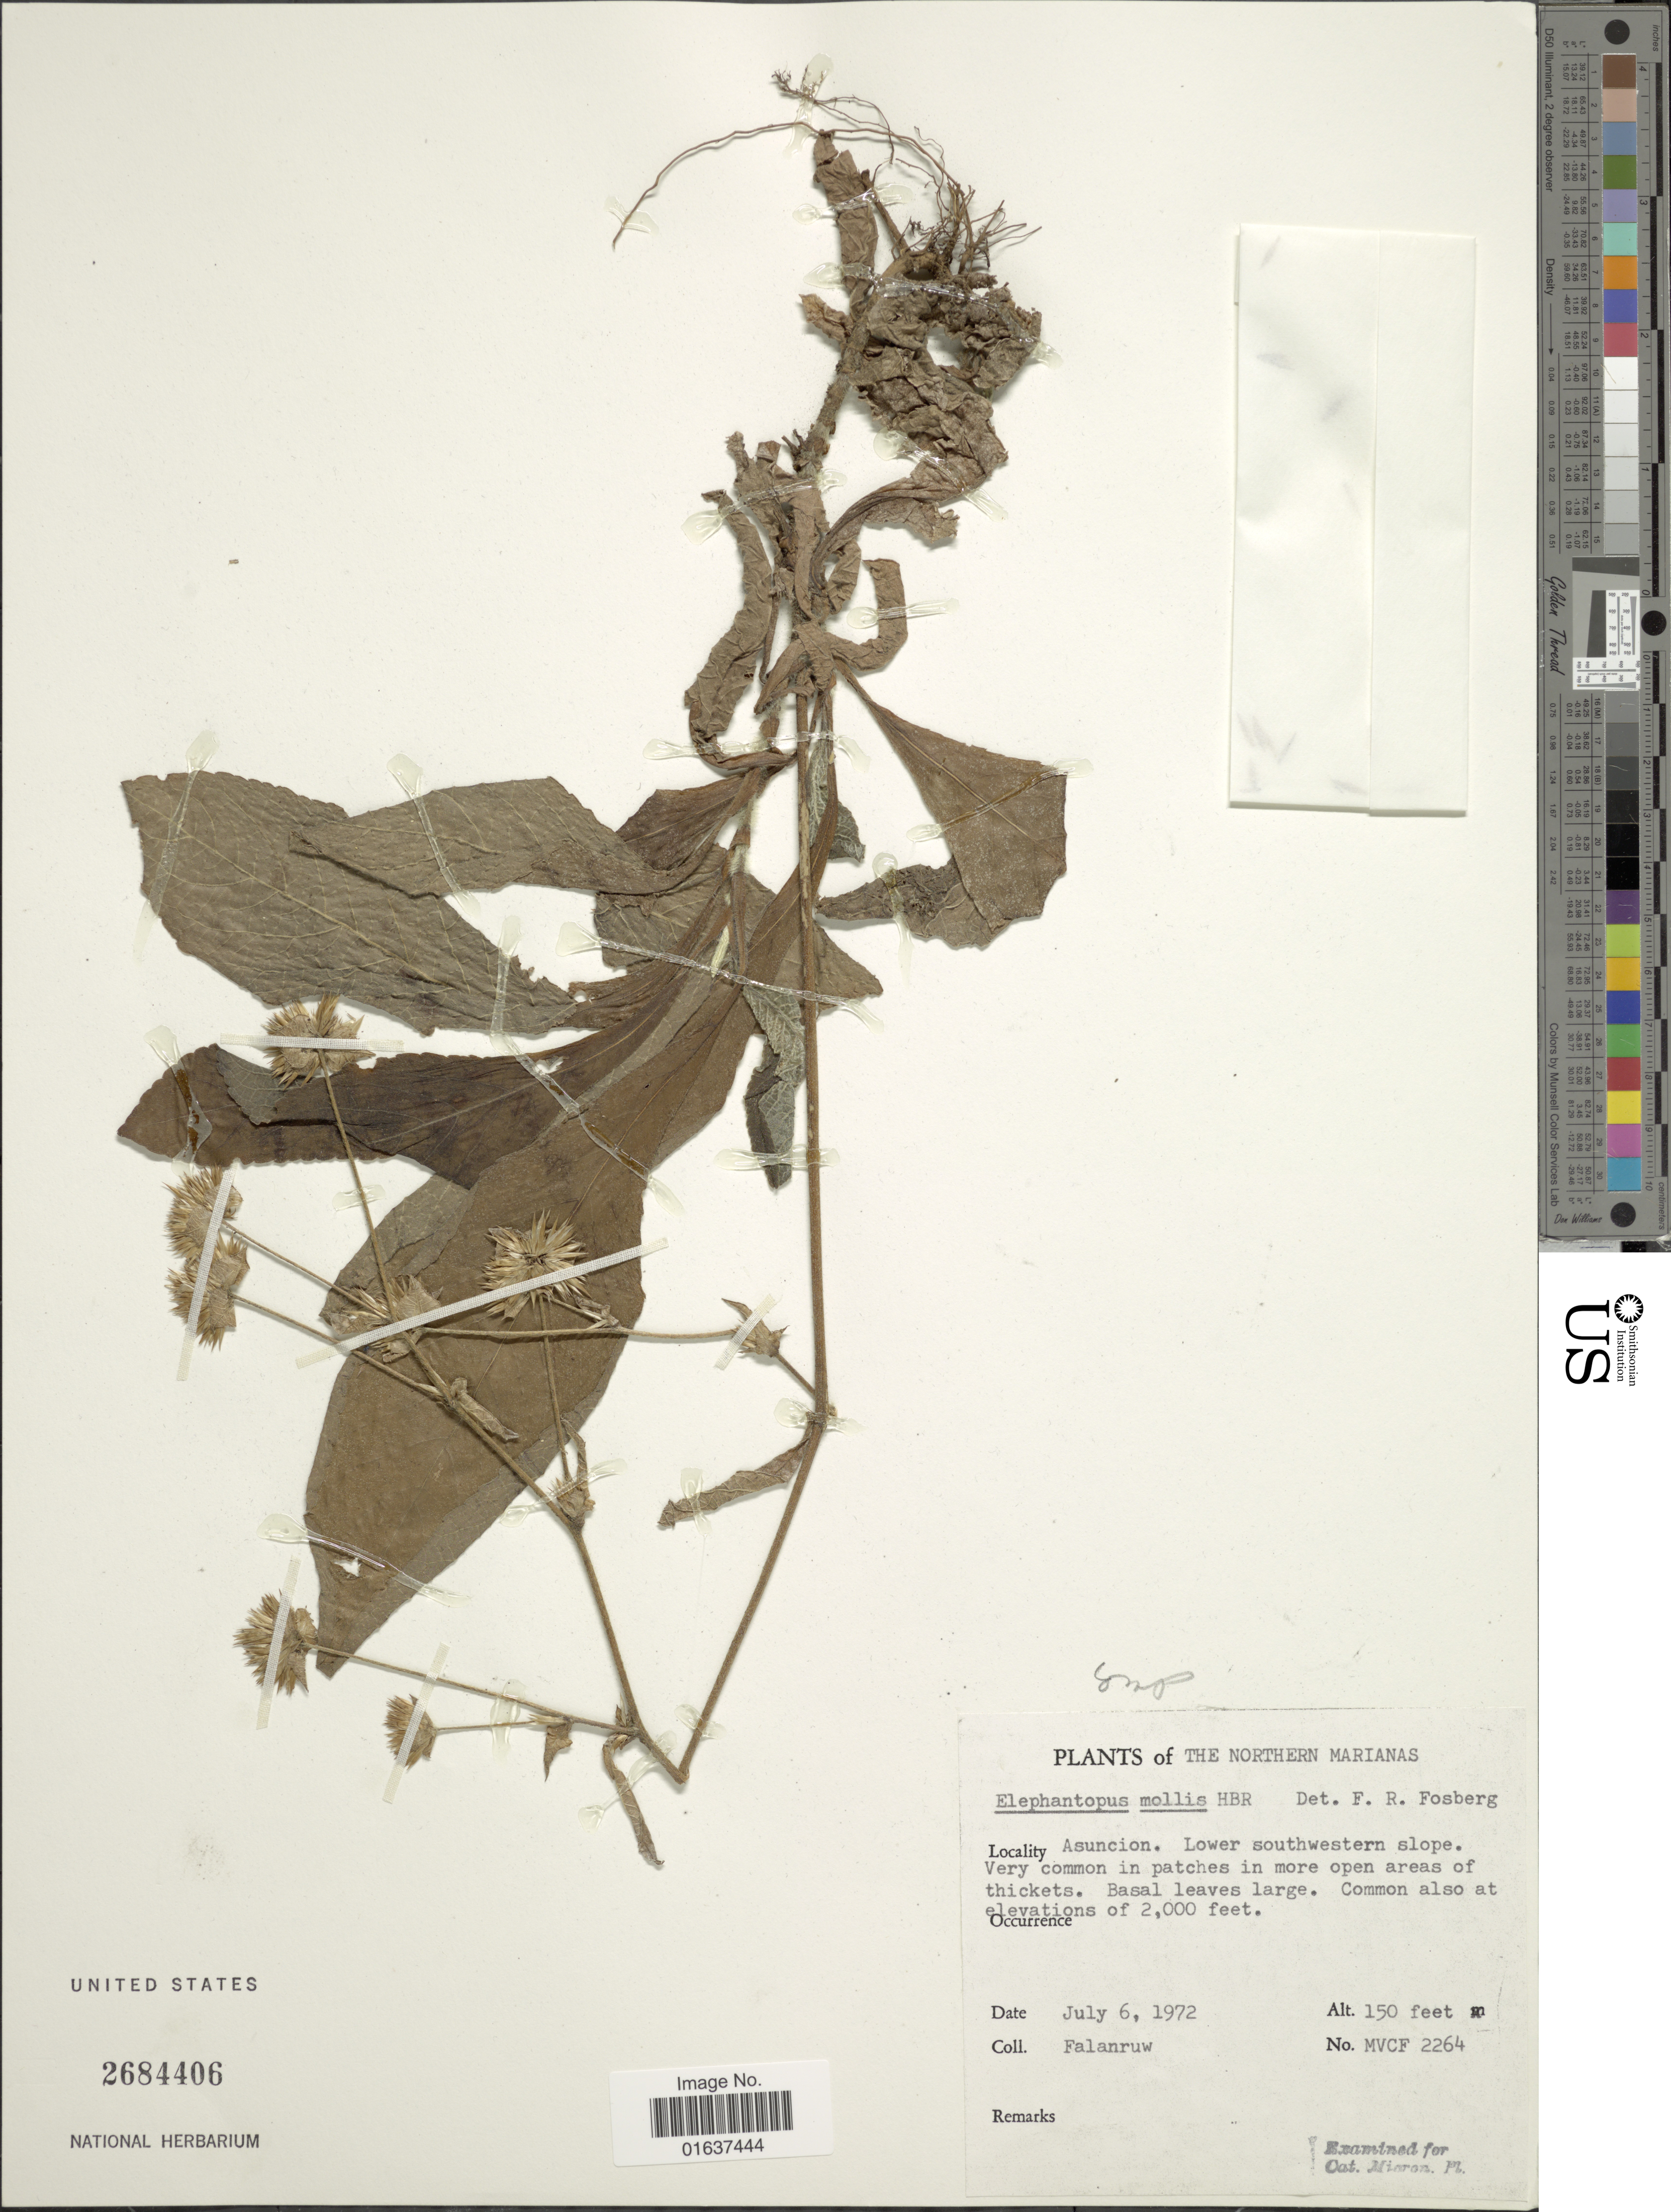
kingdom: Plantae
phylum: Tracheophyta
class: Magnoliopsida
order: Asterales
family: Asteraceae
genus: Elephantopus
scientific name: Elephantopus mollis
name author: Kunth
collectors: Falanruw, --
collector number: MVCF 2264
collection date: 1972-07-06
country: Northern Mariana Islands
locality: The Northern Marianas. Asuncion. Lower southwestern slope.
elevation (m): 610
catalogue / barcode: US 2684406